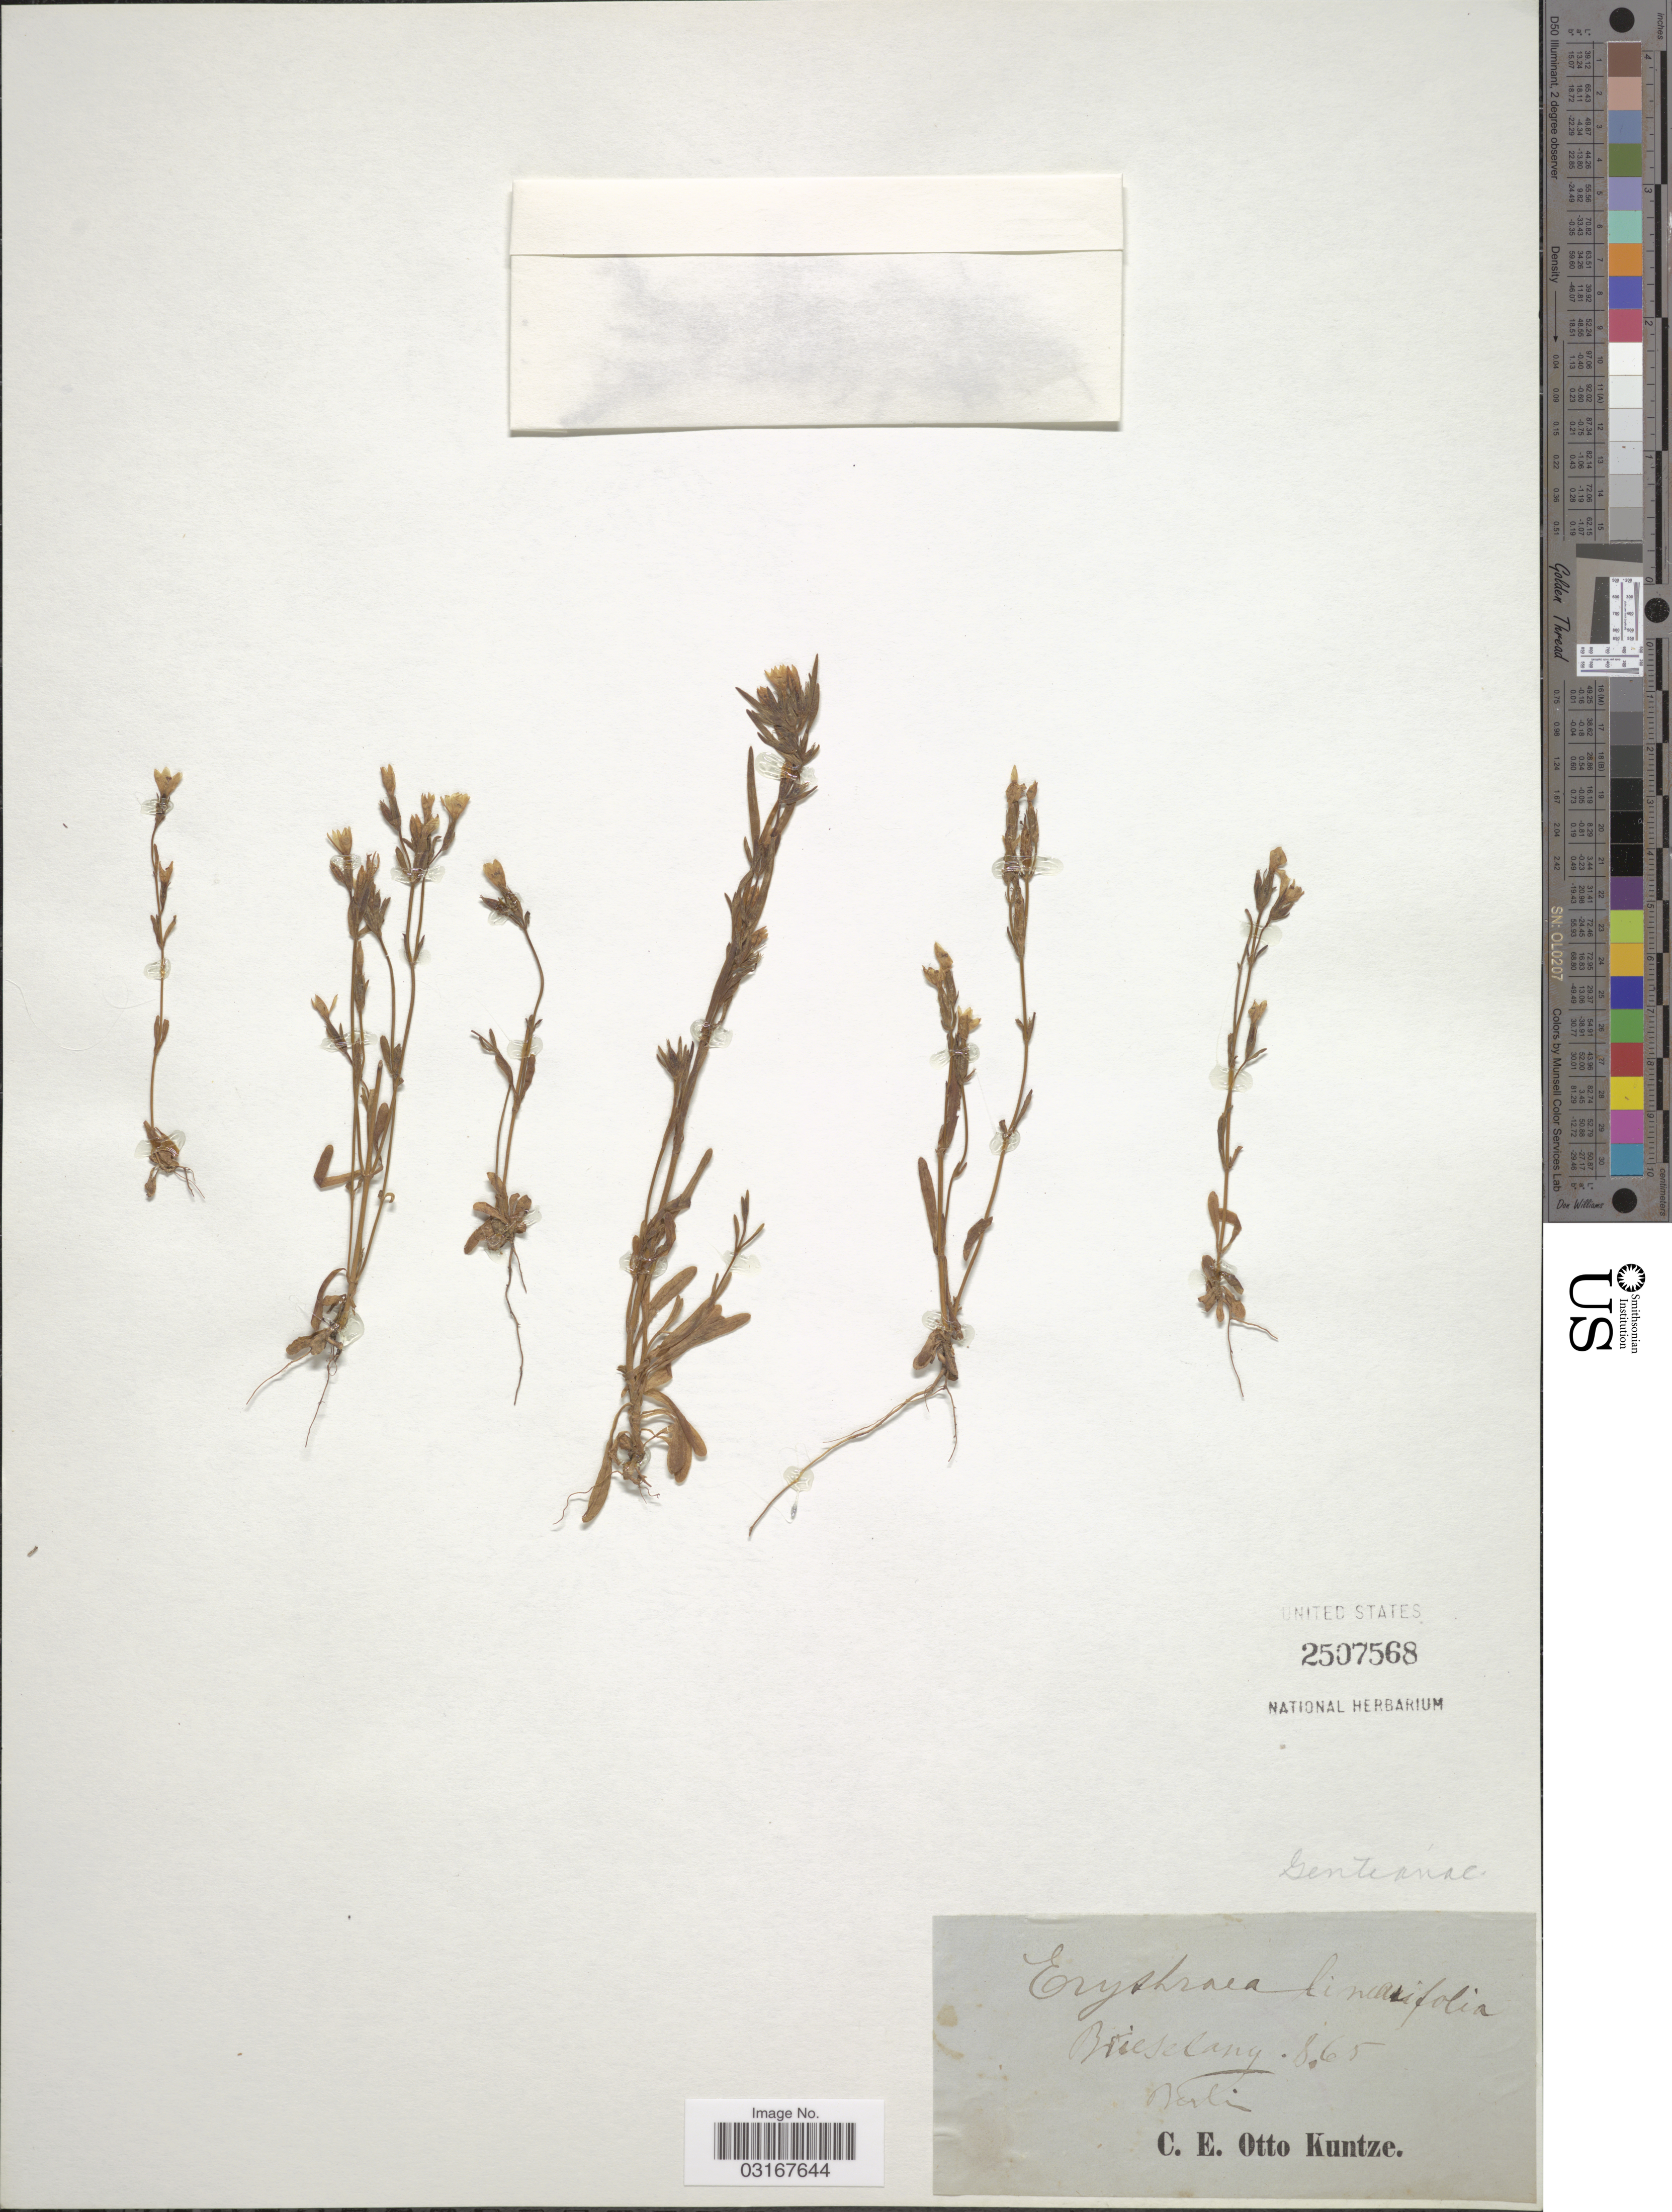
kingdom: Plantae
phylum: Tracheophyta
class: Magnoliopsida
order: Gentianales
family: Gentianaceae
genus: Erythraea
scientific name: Erythraea linearifolia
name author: Boiss.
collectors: C.E.O. Kuntze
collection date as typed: Transcribed d/m/y: /8/65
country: Germany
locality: Brieselang. Nerli. [interpreted]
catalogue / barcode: US 2507568